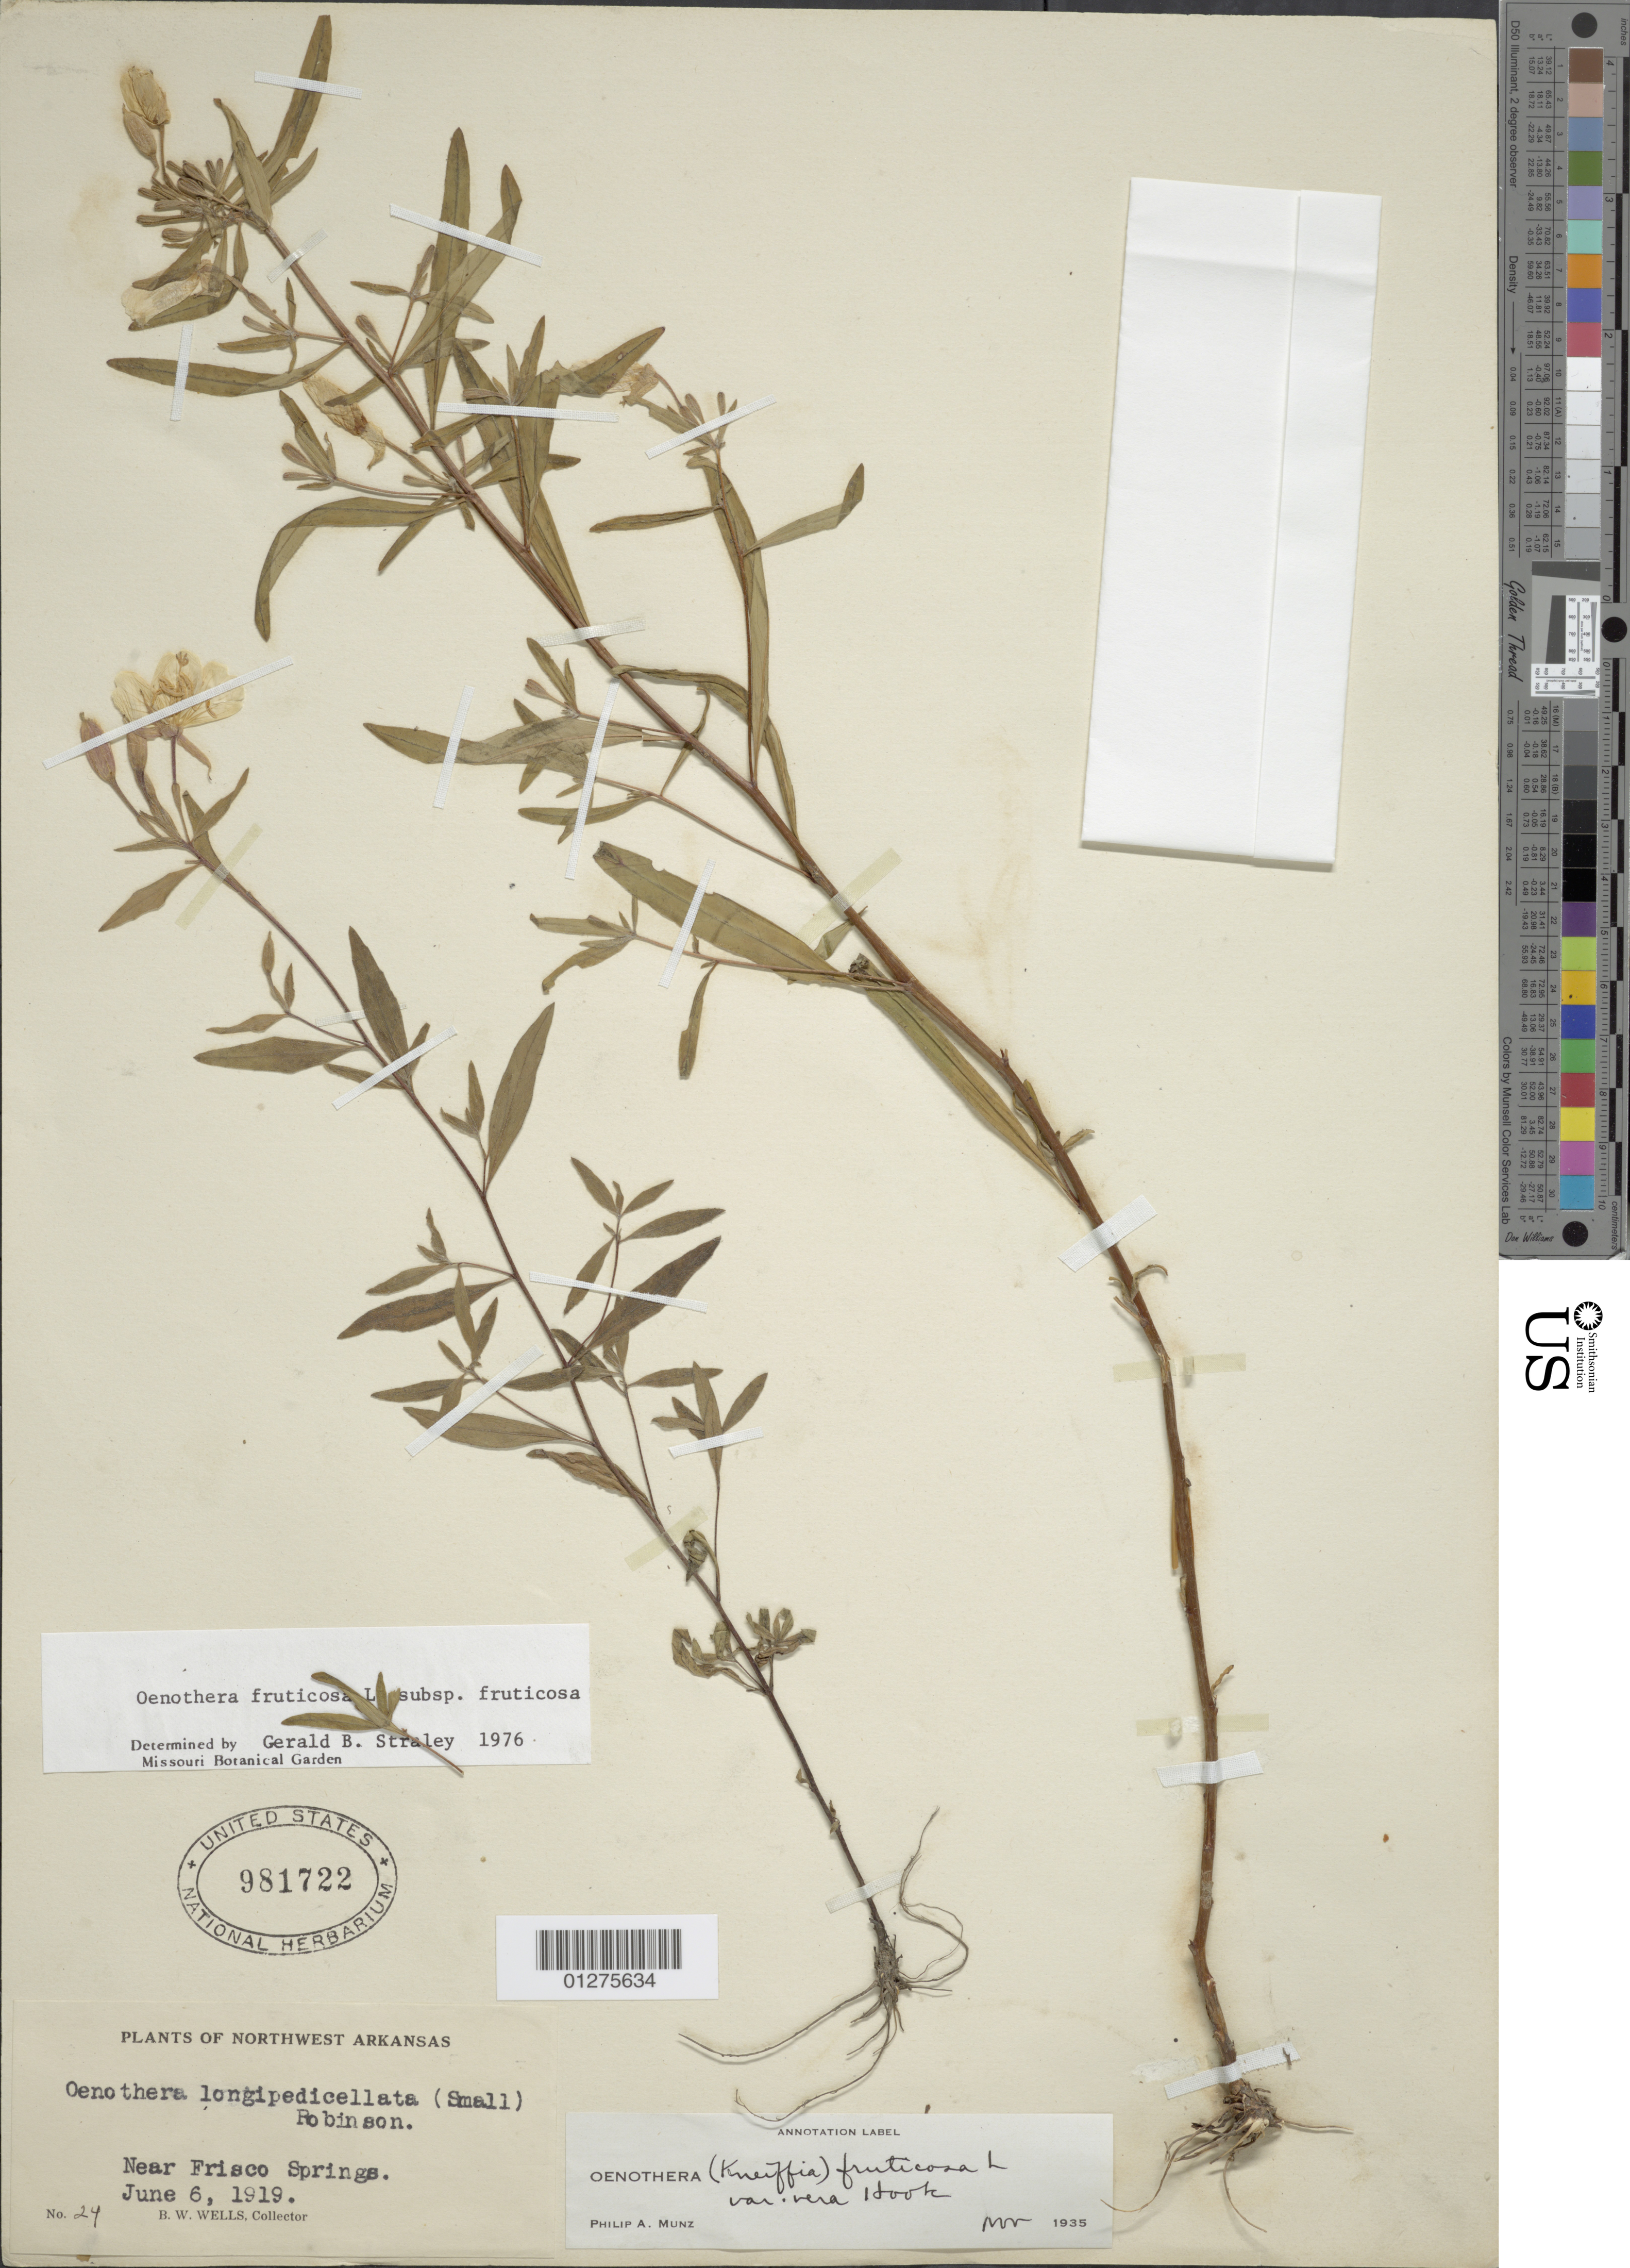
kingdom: Plantae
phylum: Tracheophyta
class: Magnoliopsida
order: Myrtales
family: Onagraceae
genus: Oenothera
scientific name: Oenothera fruticosa subsp. fruticosa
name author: L.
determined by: Straley, G. B.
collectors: B. Wells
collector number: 24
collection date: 1919-06-06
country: United States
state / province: Arkansas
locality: Near Frisco Springs.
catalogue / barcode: US 981722